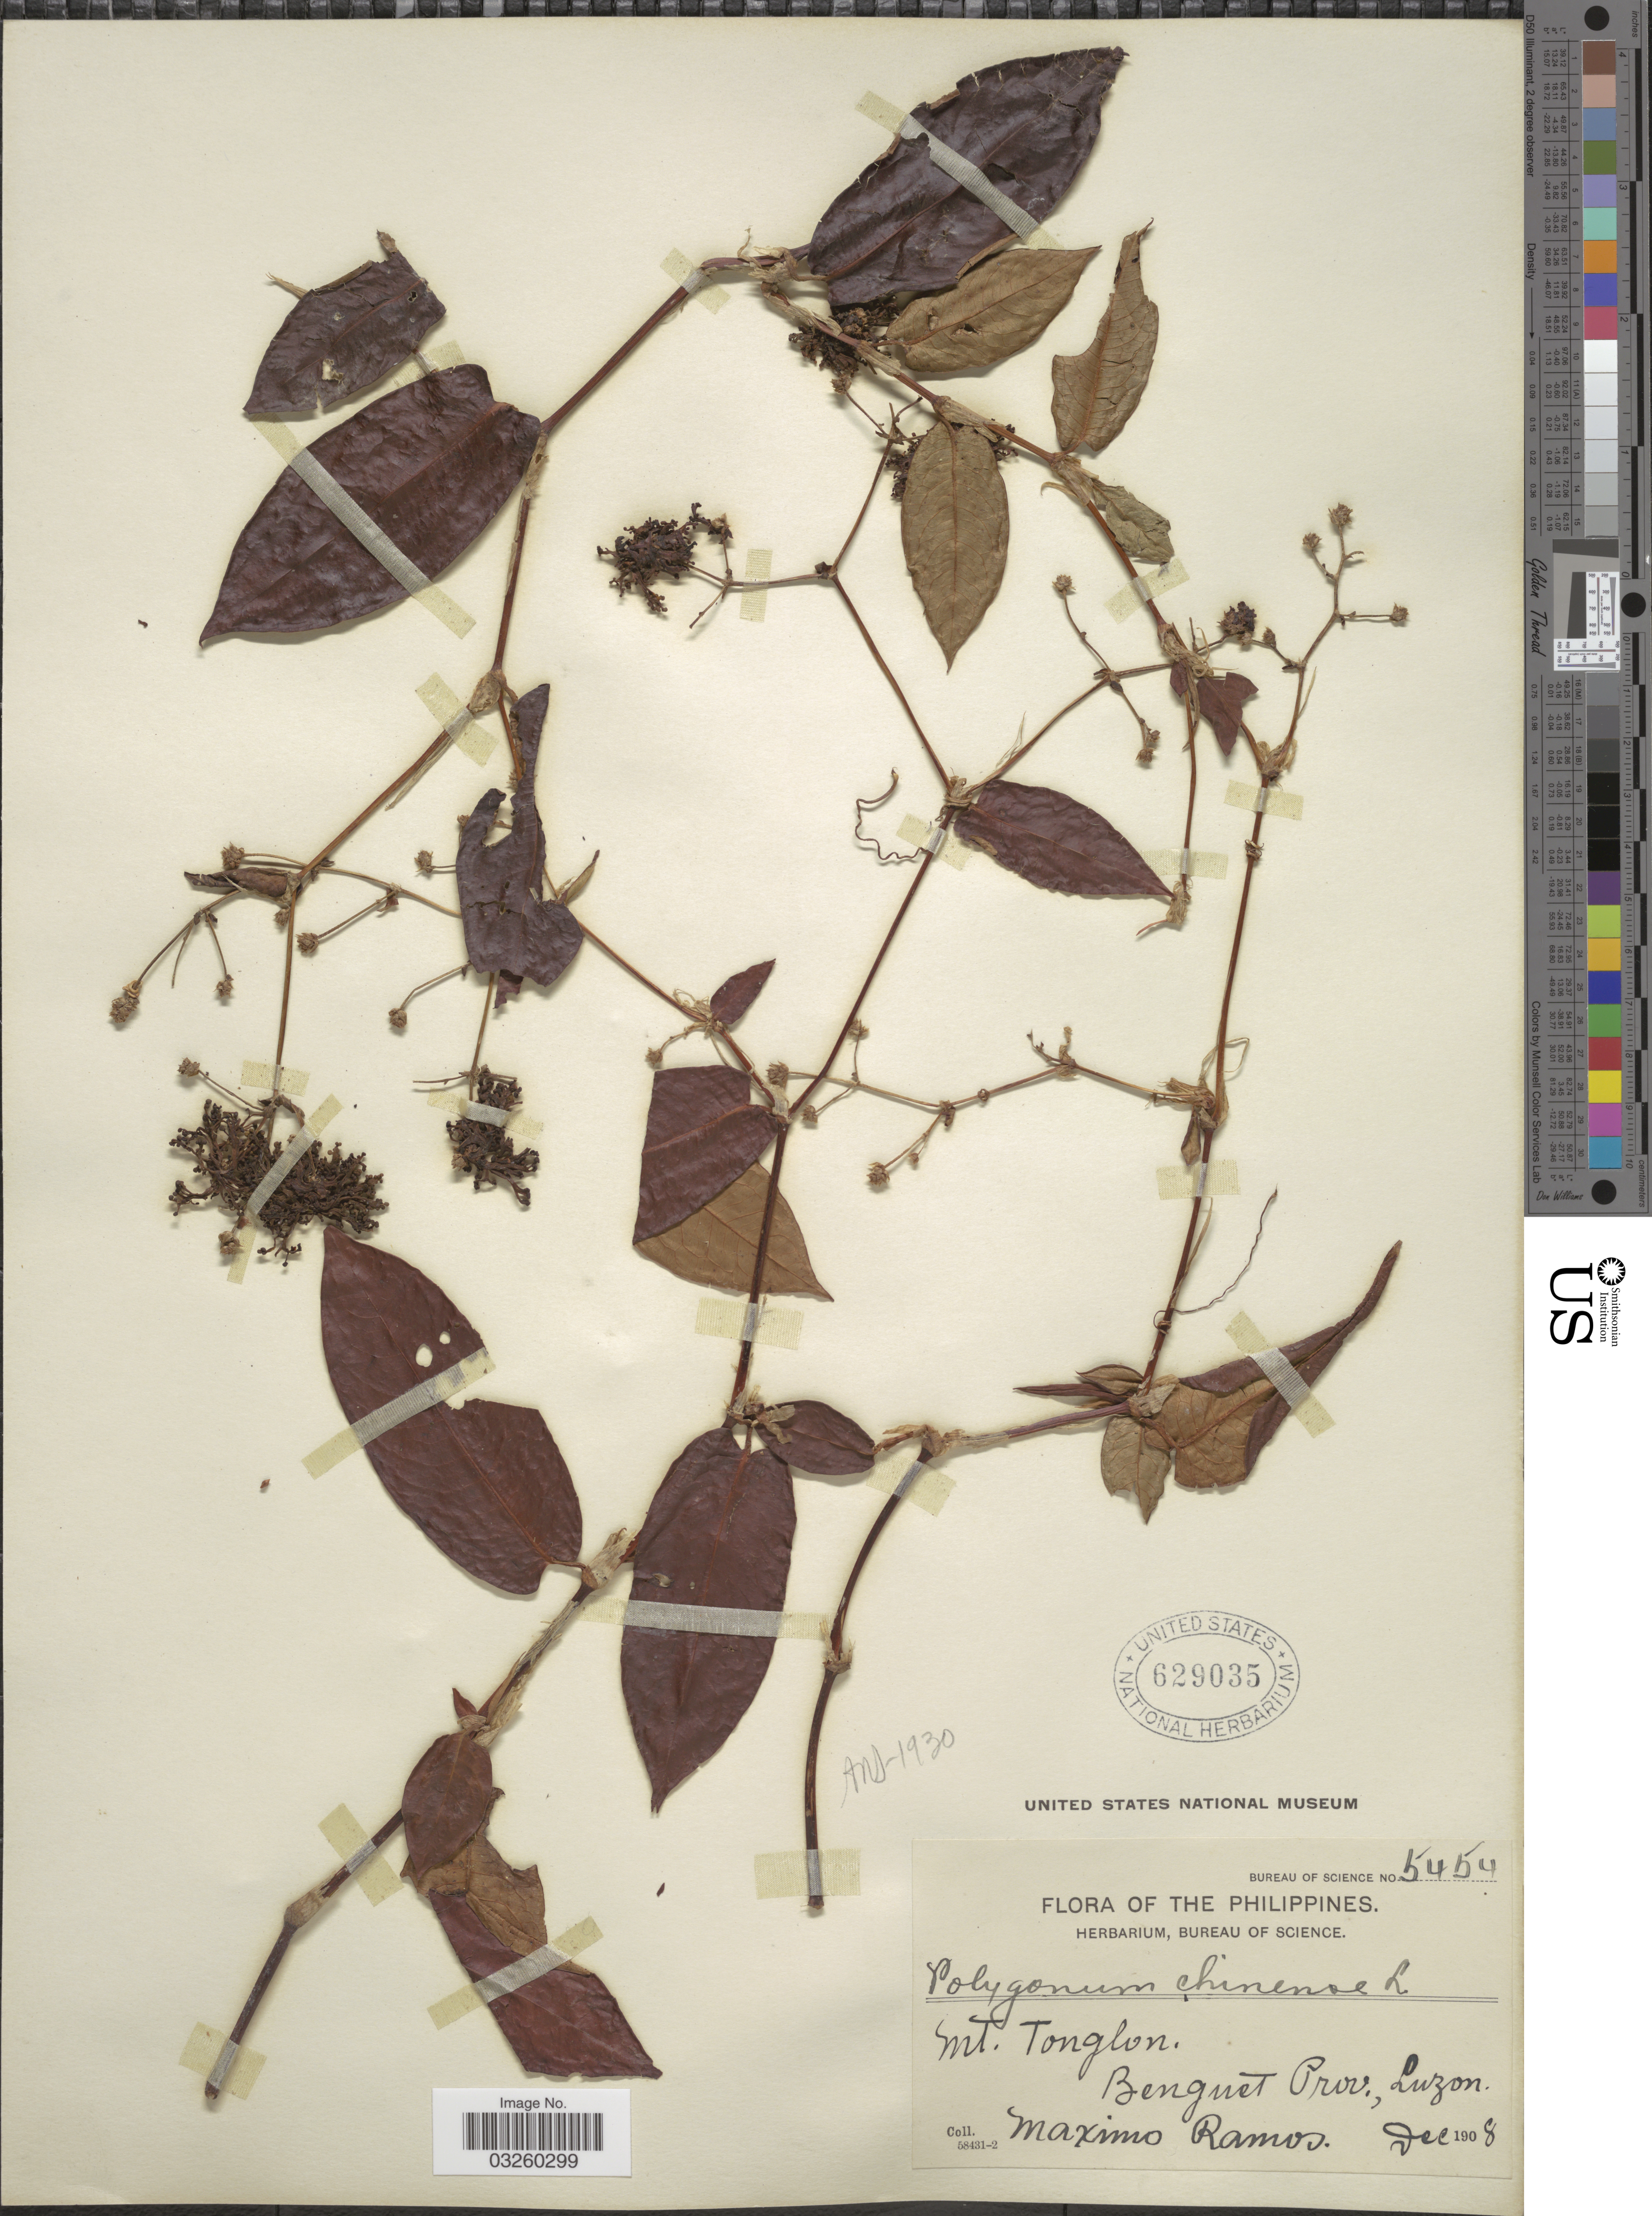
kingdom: Plantae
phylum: Tracheophyta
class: Magnoliopsida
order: Caryophyllales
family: Polygonaceae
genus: Polygonum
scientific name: Polygonum chinense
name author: L.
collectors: M. Ramos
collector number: Bureau of Science 5454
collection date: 1908-12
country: Philippines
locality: Mt. Tonglon, Benguet Prov., Luzon.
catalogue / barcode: US 629035